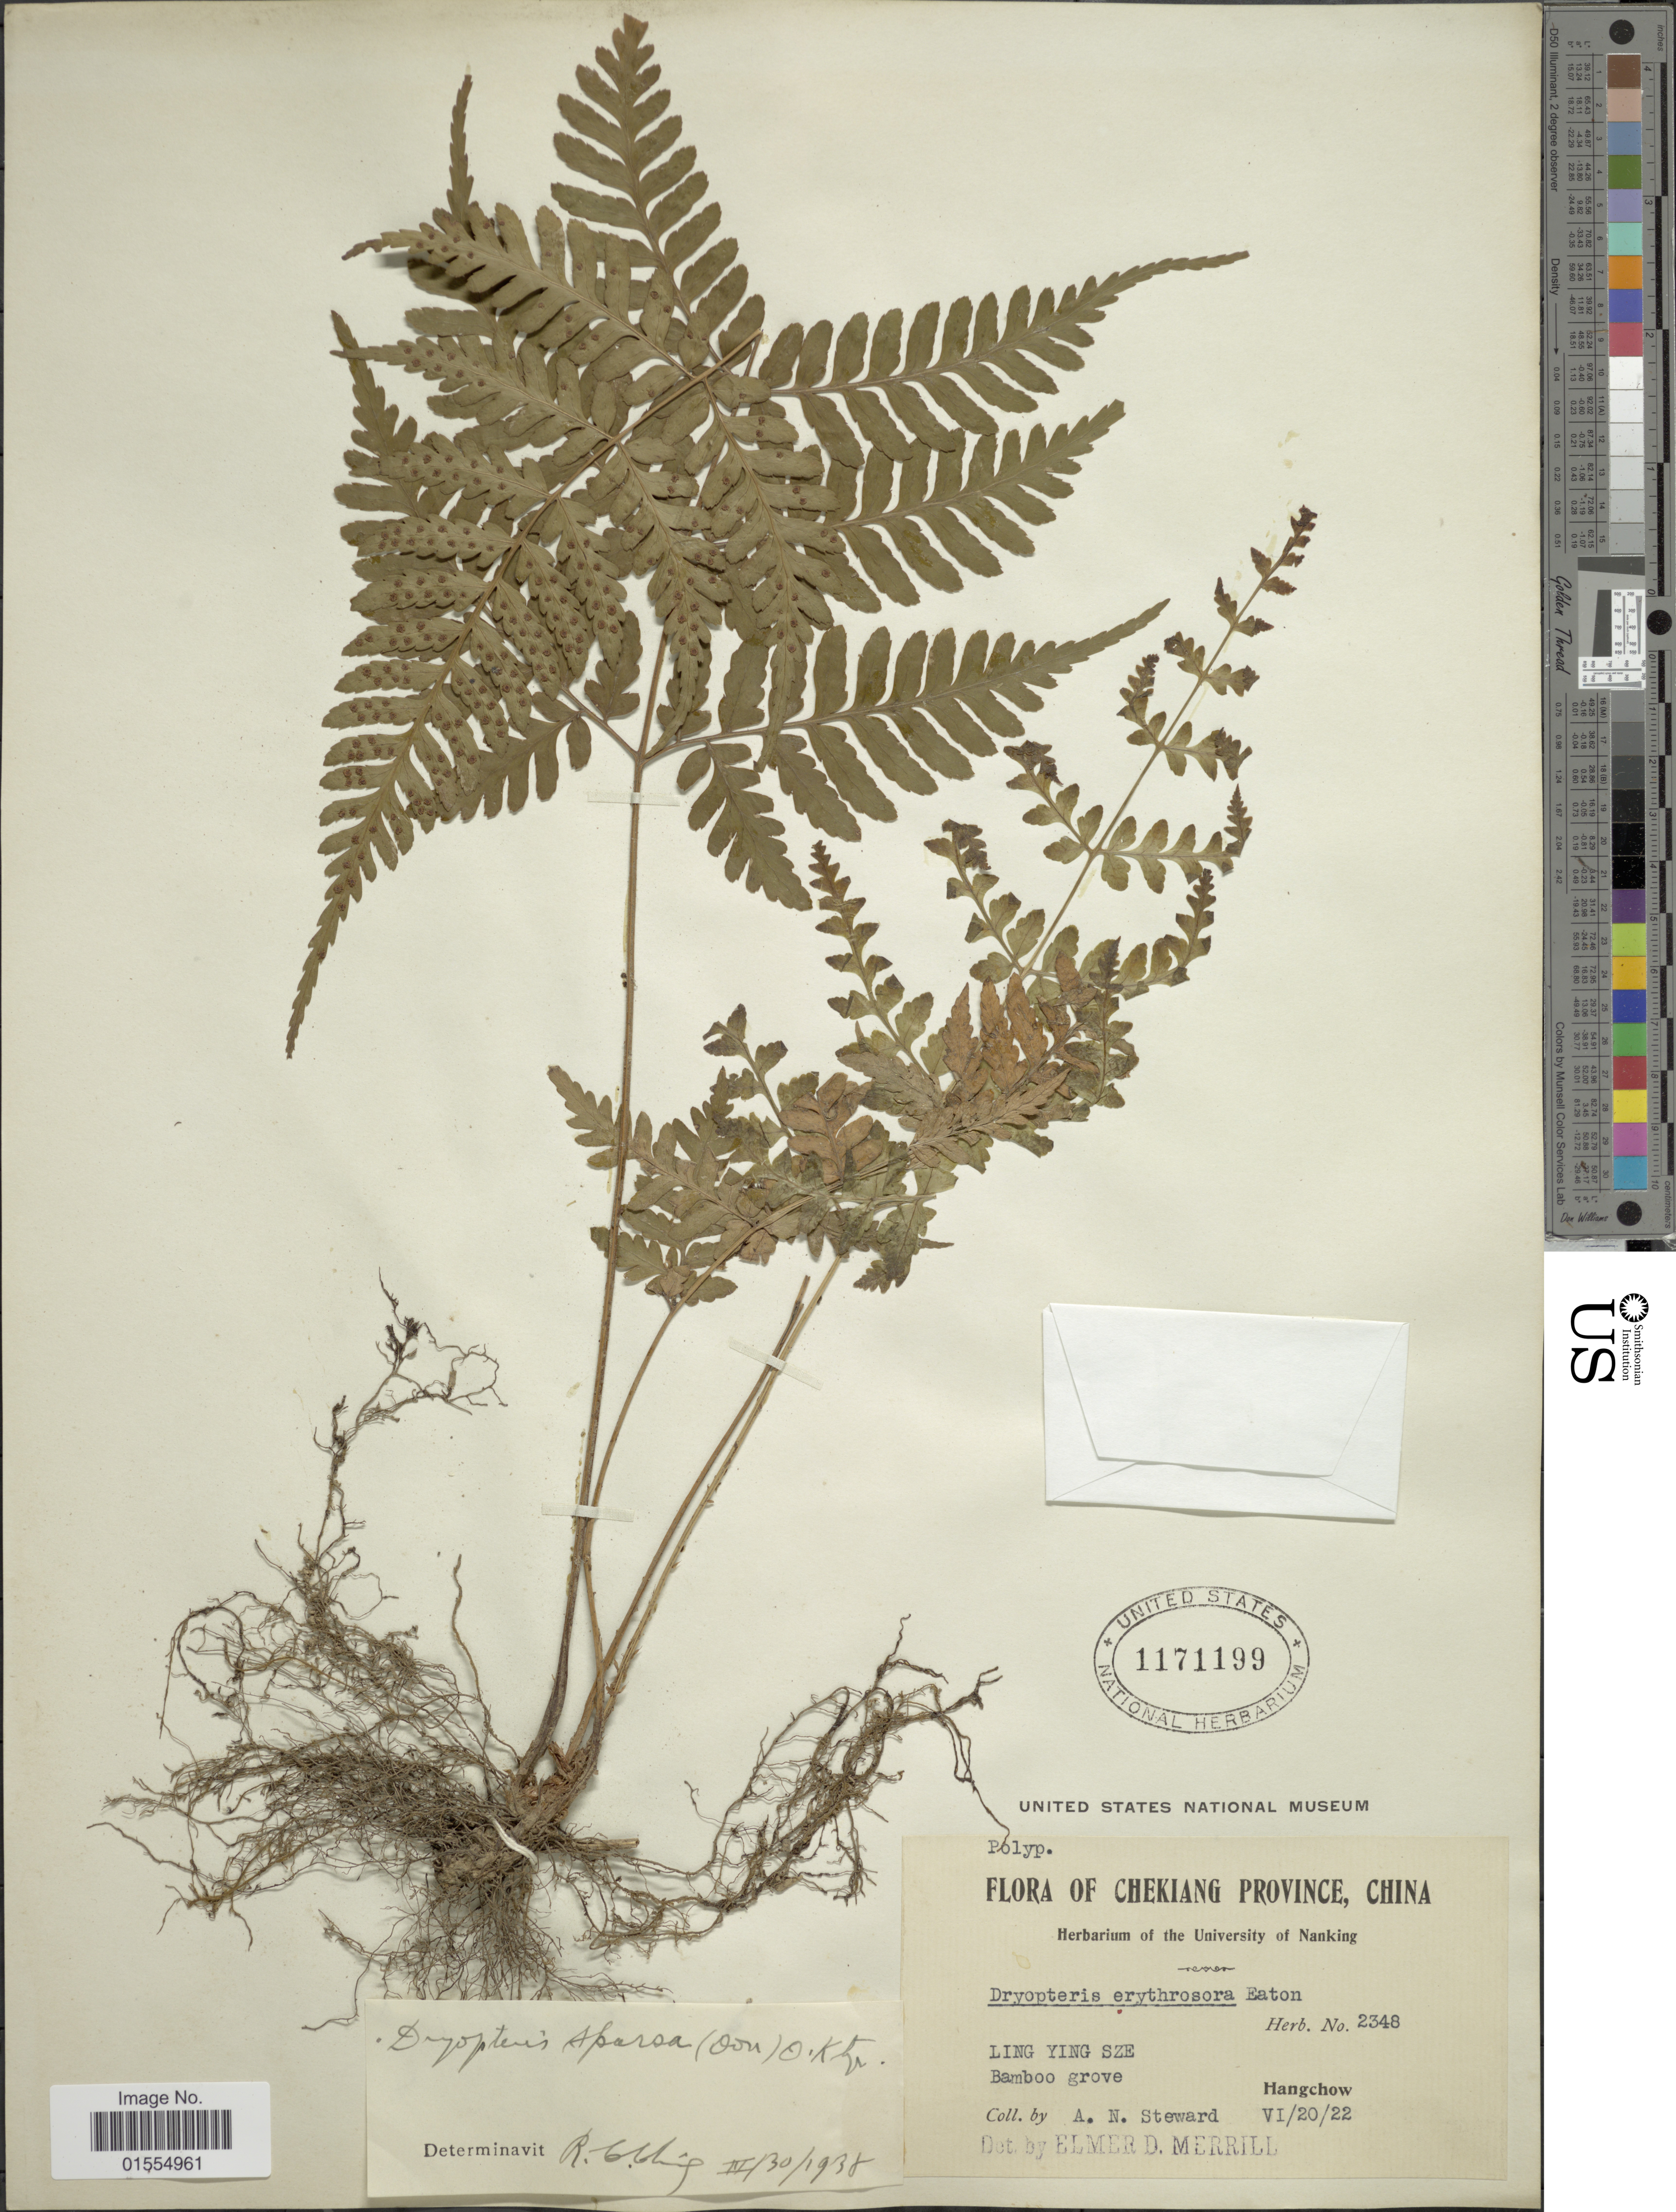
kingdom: Plantae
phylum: Tracheophyta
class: Polypodiopsida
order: Polypodiales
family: Dryopteridaceae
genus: Dryopteris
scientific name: Dryopteris sparsa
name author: (D. Don) Kuntze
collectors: A. N. Steward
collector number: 2348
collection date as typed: Transcribed d/m/y: 20/6/22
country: China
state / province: Zhejiang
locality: Chekiang Province, China, Ling Ying Sze, Bamboo grove, Hangchow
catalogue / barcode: US 1171199